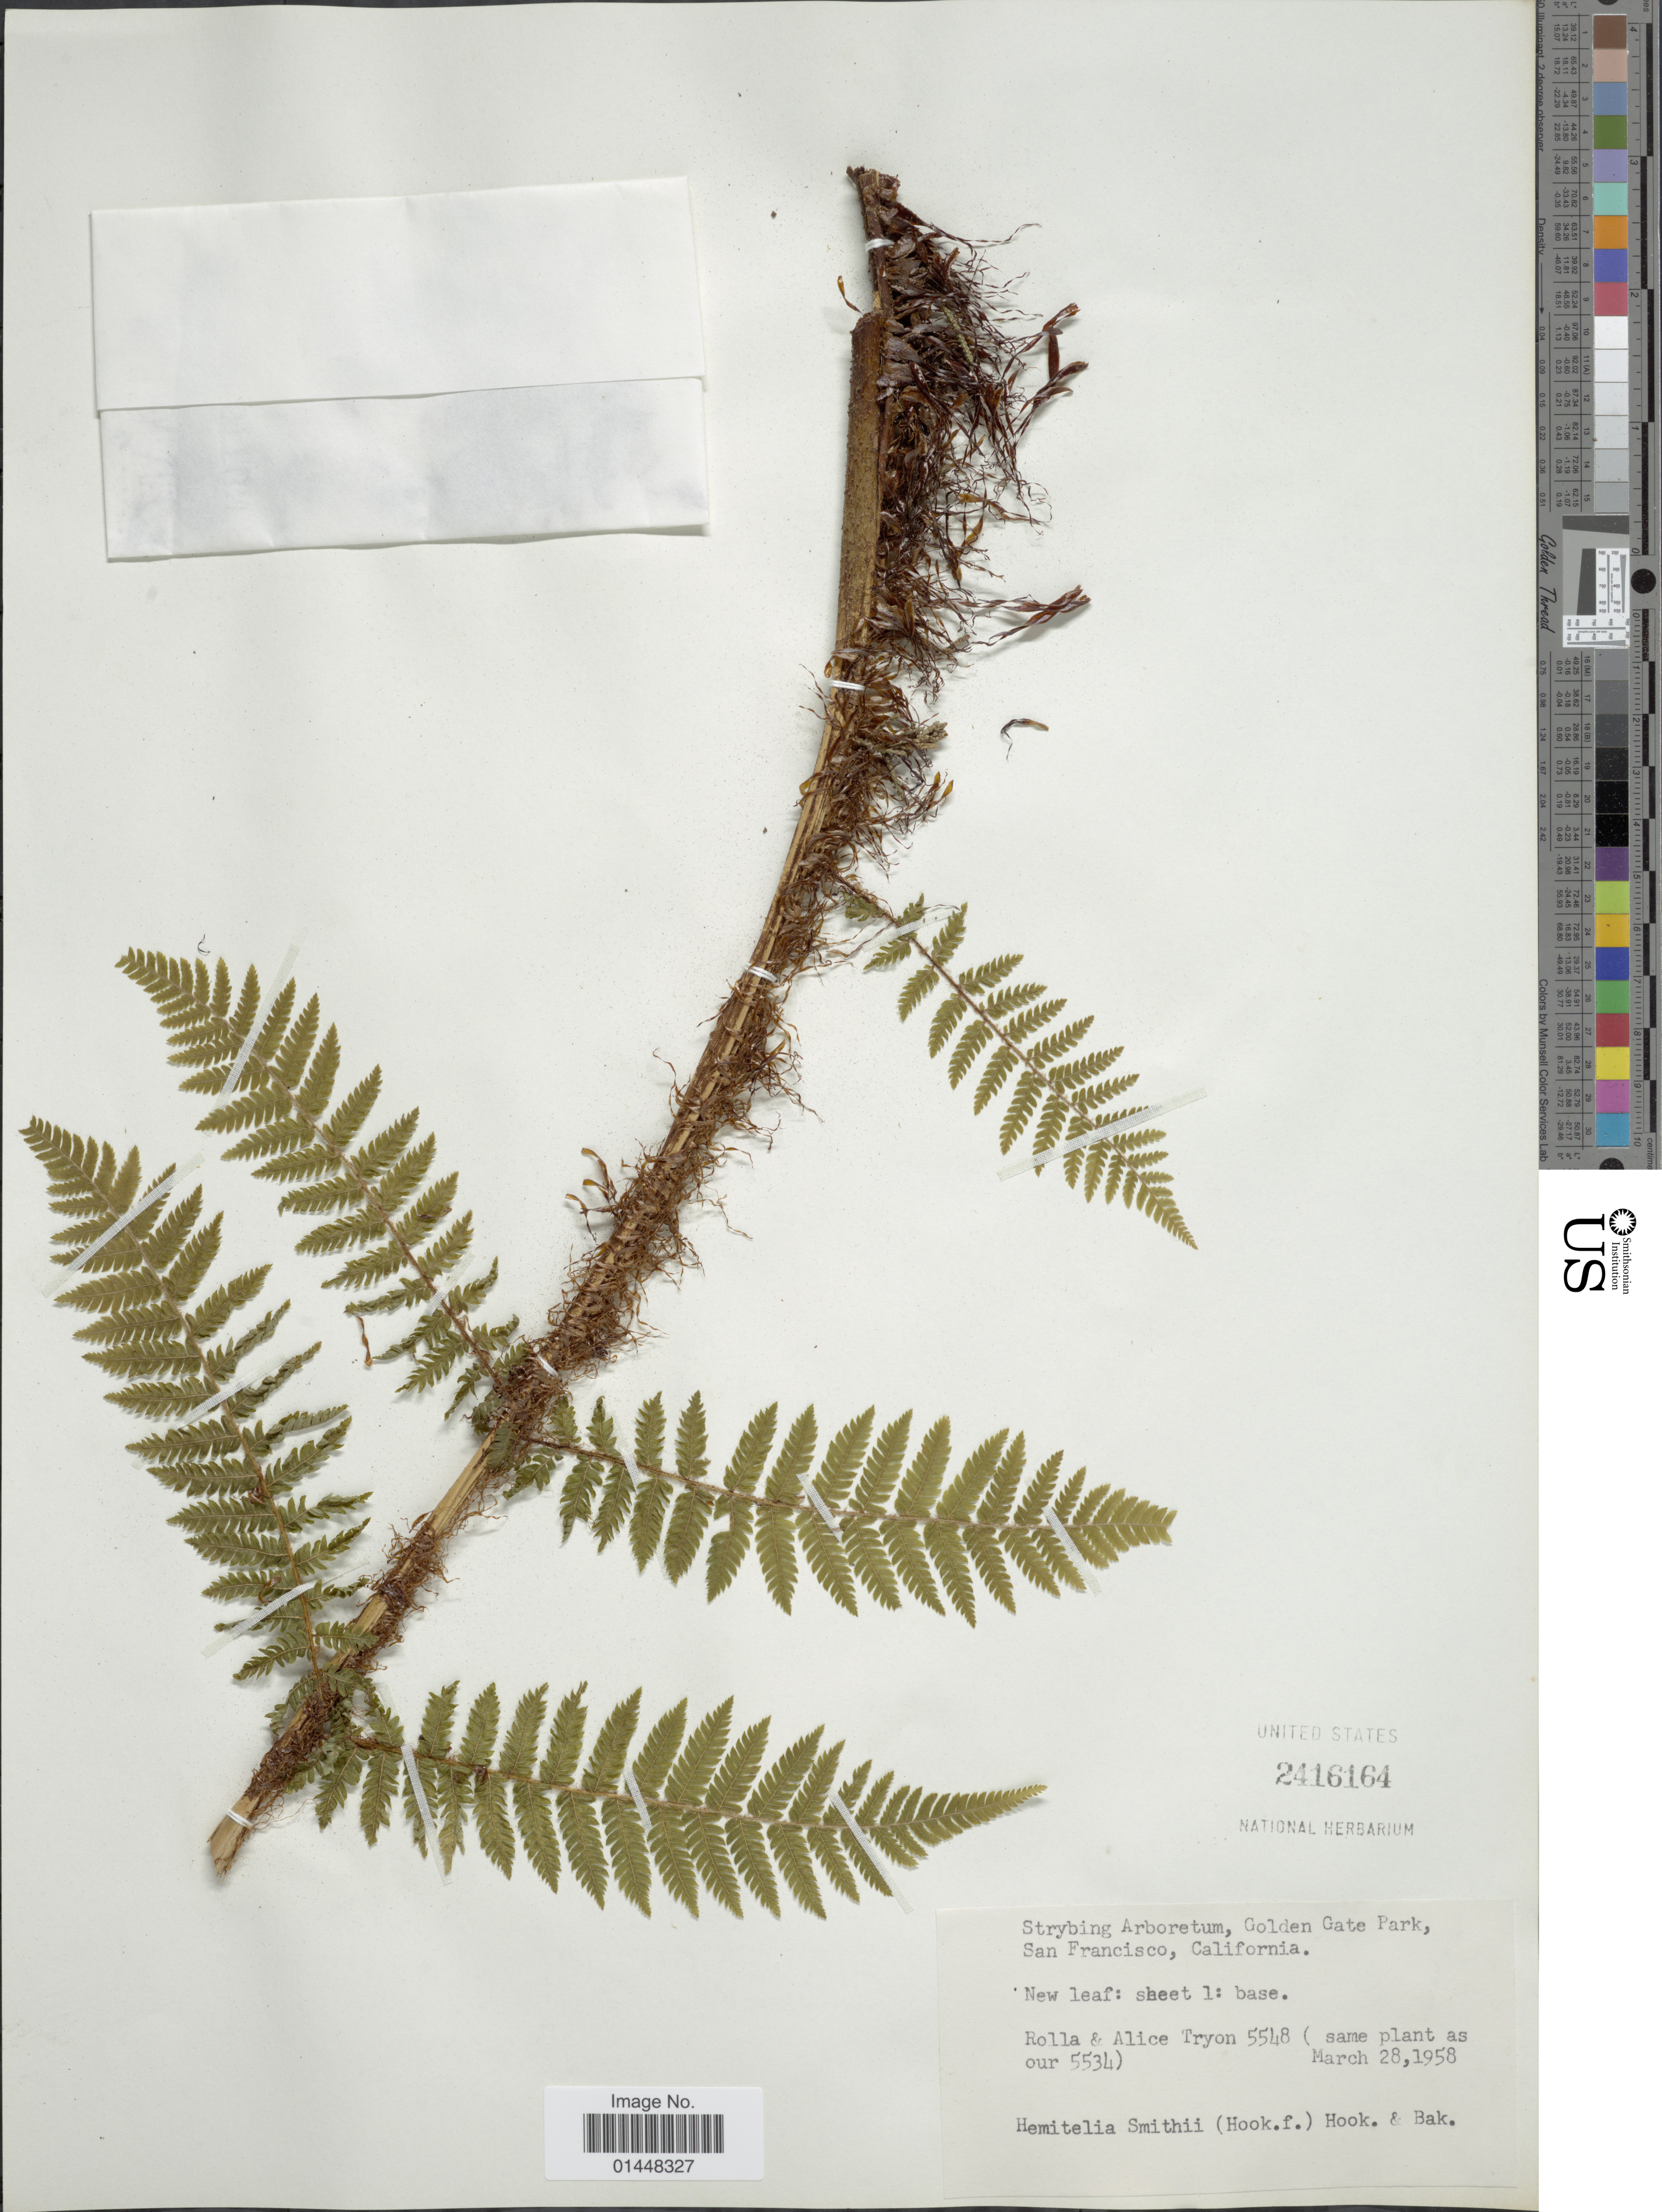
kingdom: Plantae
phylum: Tracheophyta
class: Polypodiopsida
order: Cyatheales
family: Cyatheaceae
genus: Cyathea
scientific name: Cyathea smithii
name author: Hook. f.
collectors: R. M. Tryon & A. F. Tryon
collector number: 5548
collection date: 1958-03-28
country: United States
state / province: California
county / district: San Francisco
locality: Strybing Arboretum, Golden Gate Park, San Francisco.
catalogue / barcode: US 2416164